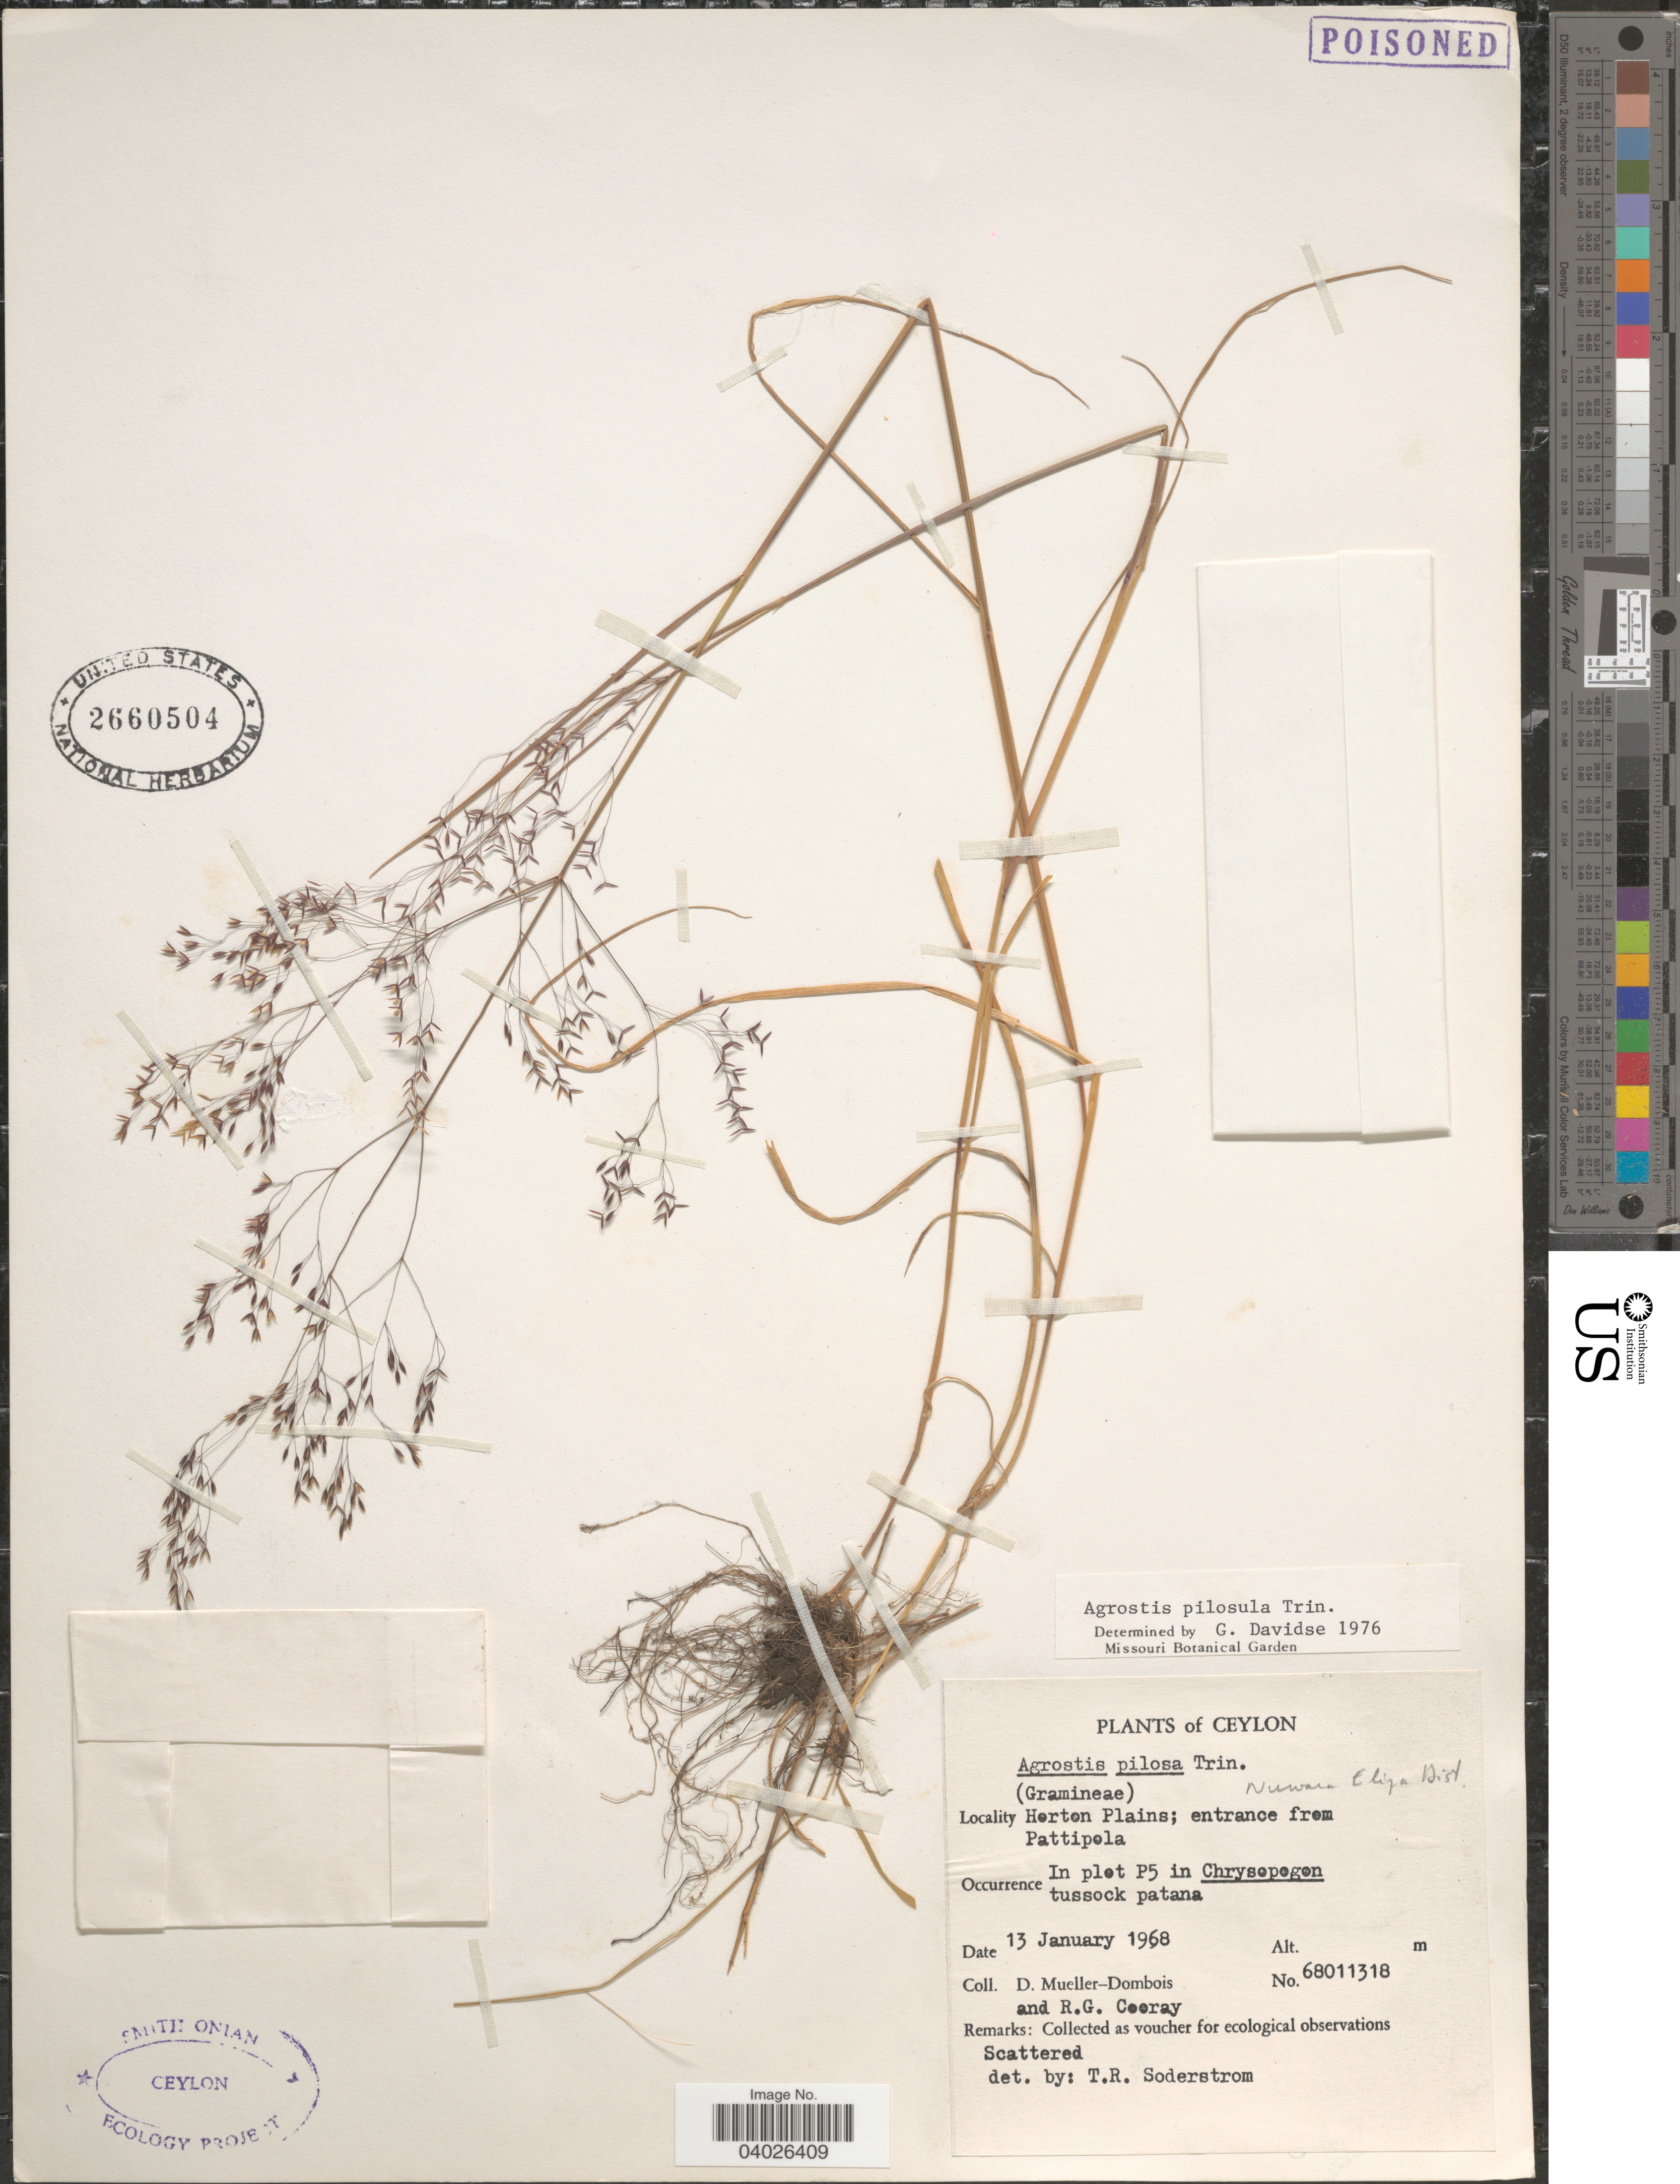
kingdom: Plantae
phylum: Tracheophyta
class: Liliopsida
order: Poales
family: Poaceae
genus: Agrostis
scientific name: Agrostis pilosula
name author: Trin.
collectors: D. Mueller-Dombois & R. Cooray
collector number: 68011318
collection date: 1968-01-13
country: Sri Lanka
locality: Ceylon. Horton Plains; entrance from Pattipola. In plot P5.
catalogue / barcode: US 2660504